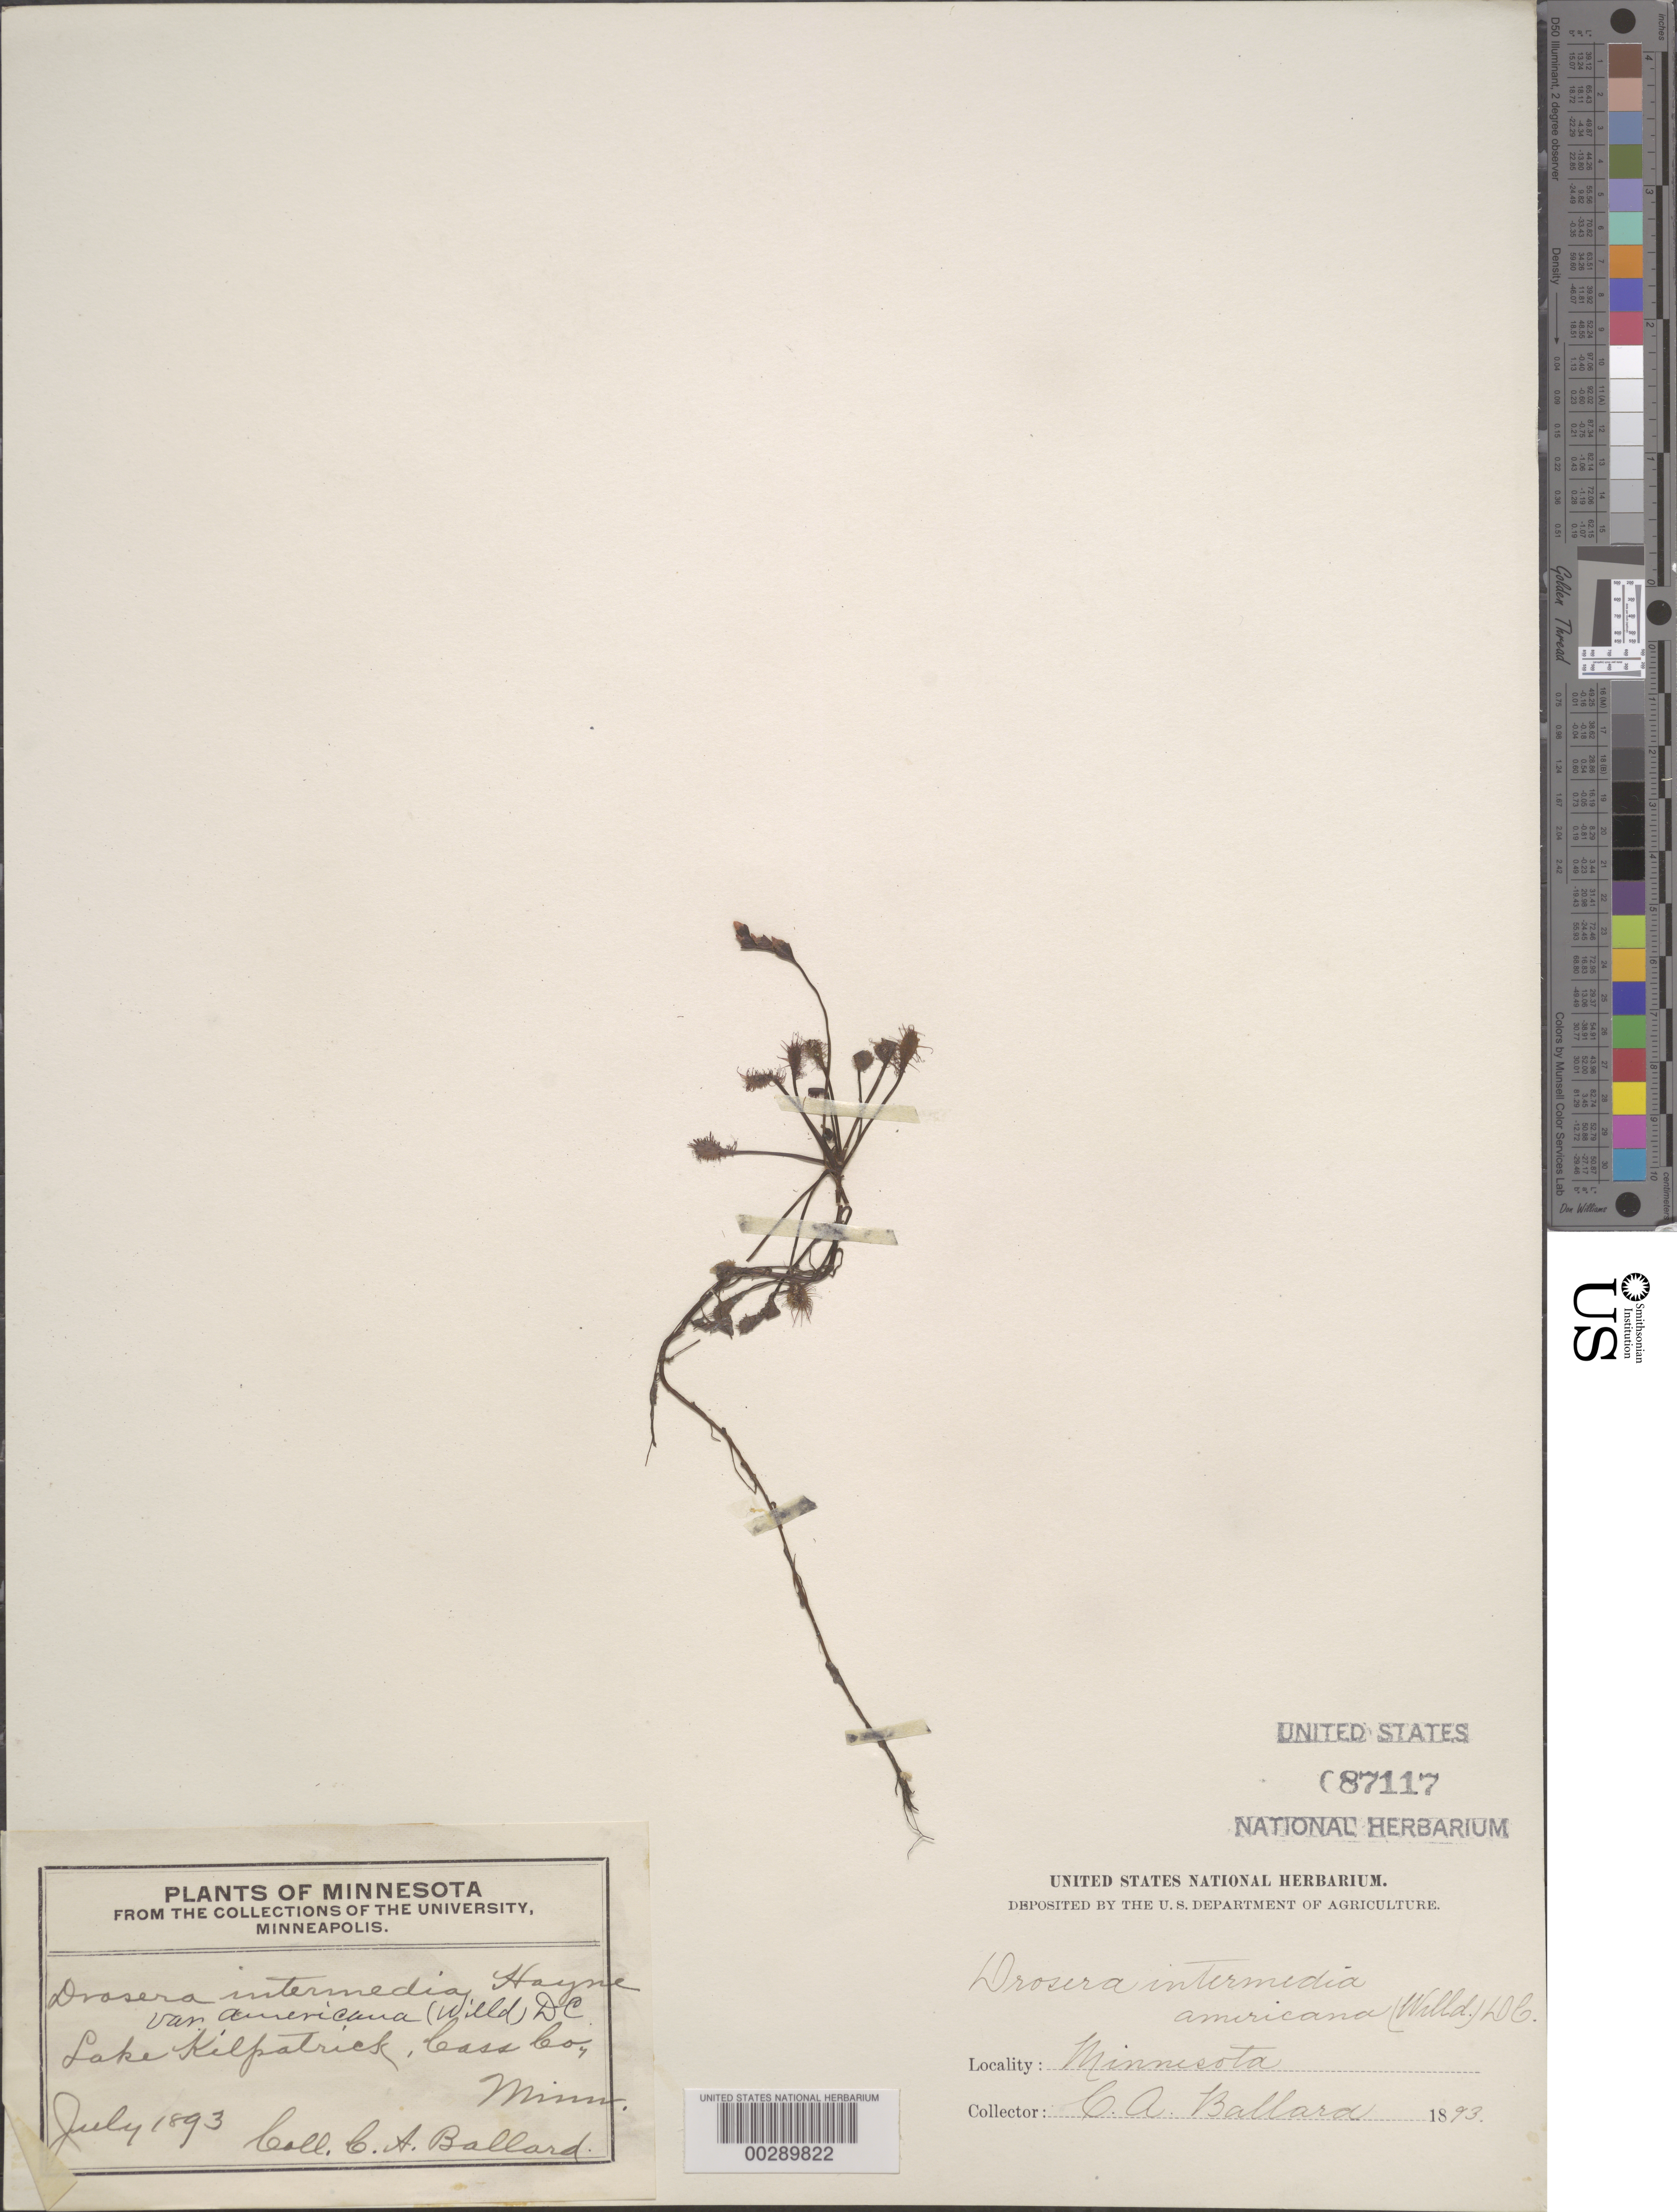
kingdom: Plantae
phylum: Tracheophyta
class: Magnoliopsida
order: Caryophyllales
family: Droseraceae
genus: Drosera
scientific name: Drosera intermedia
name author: Hayne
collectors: C. A. Ballard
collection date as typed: Jul 1893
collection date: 1893-07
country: United States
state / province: Minnesota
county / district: Cass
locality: Lake kilpatrick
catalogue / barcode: US 87117